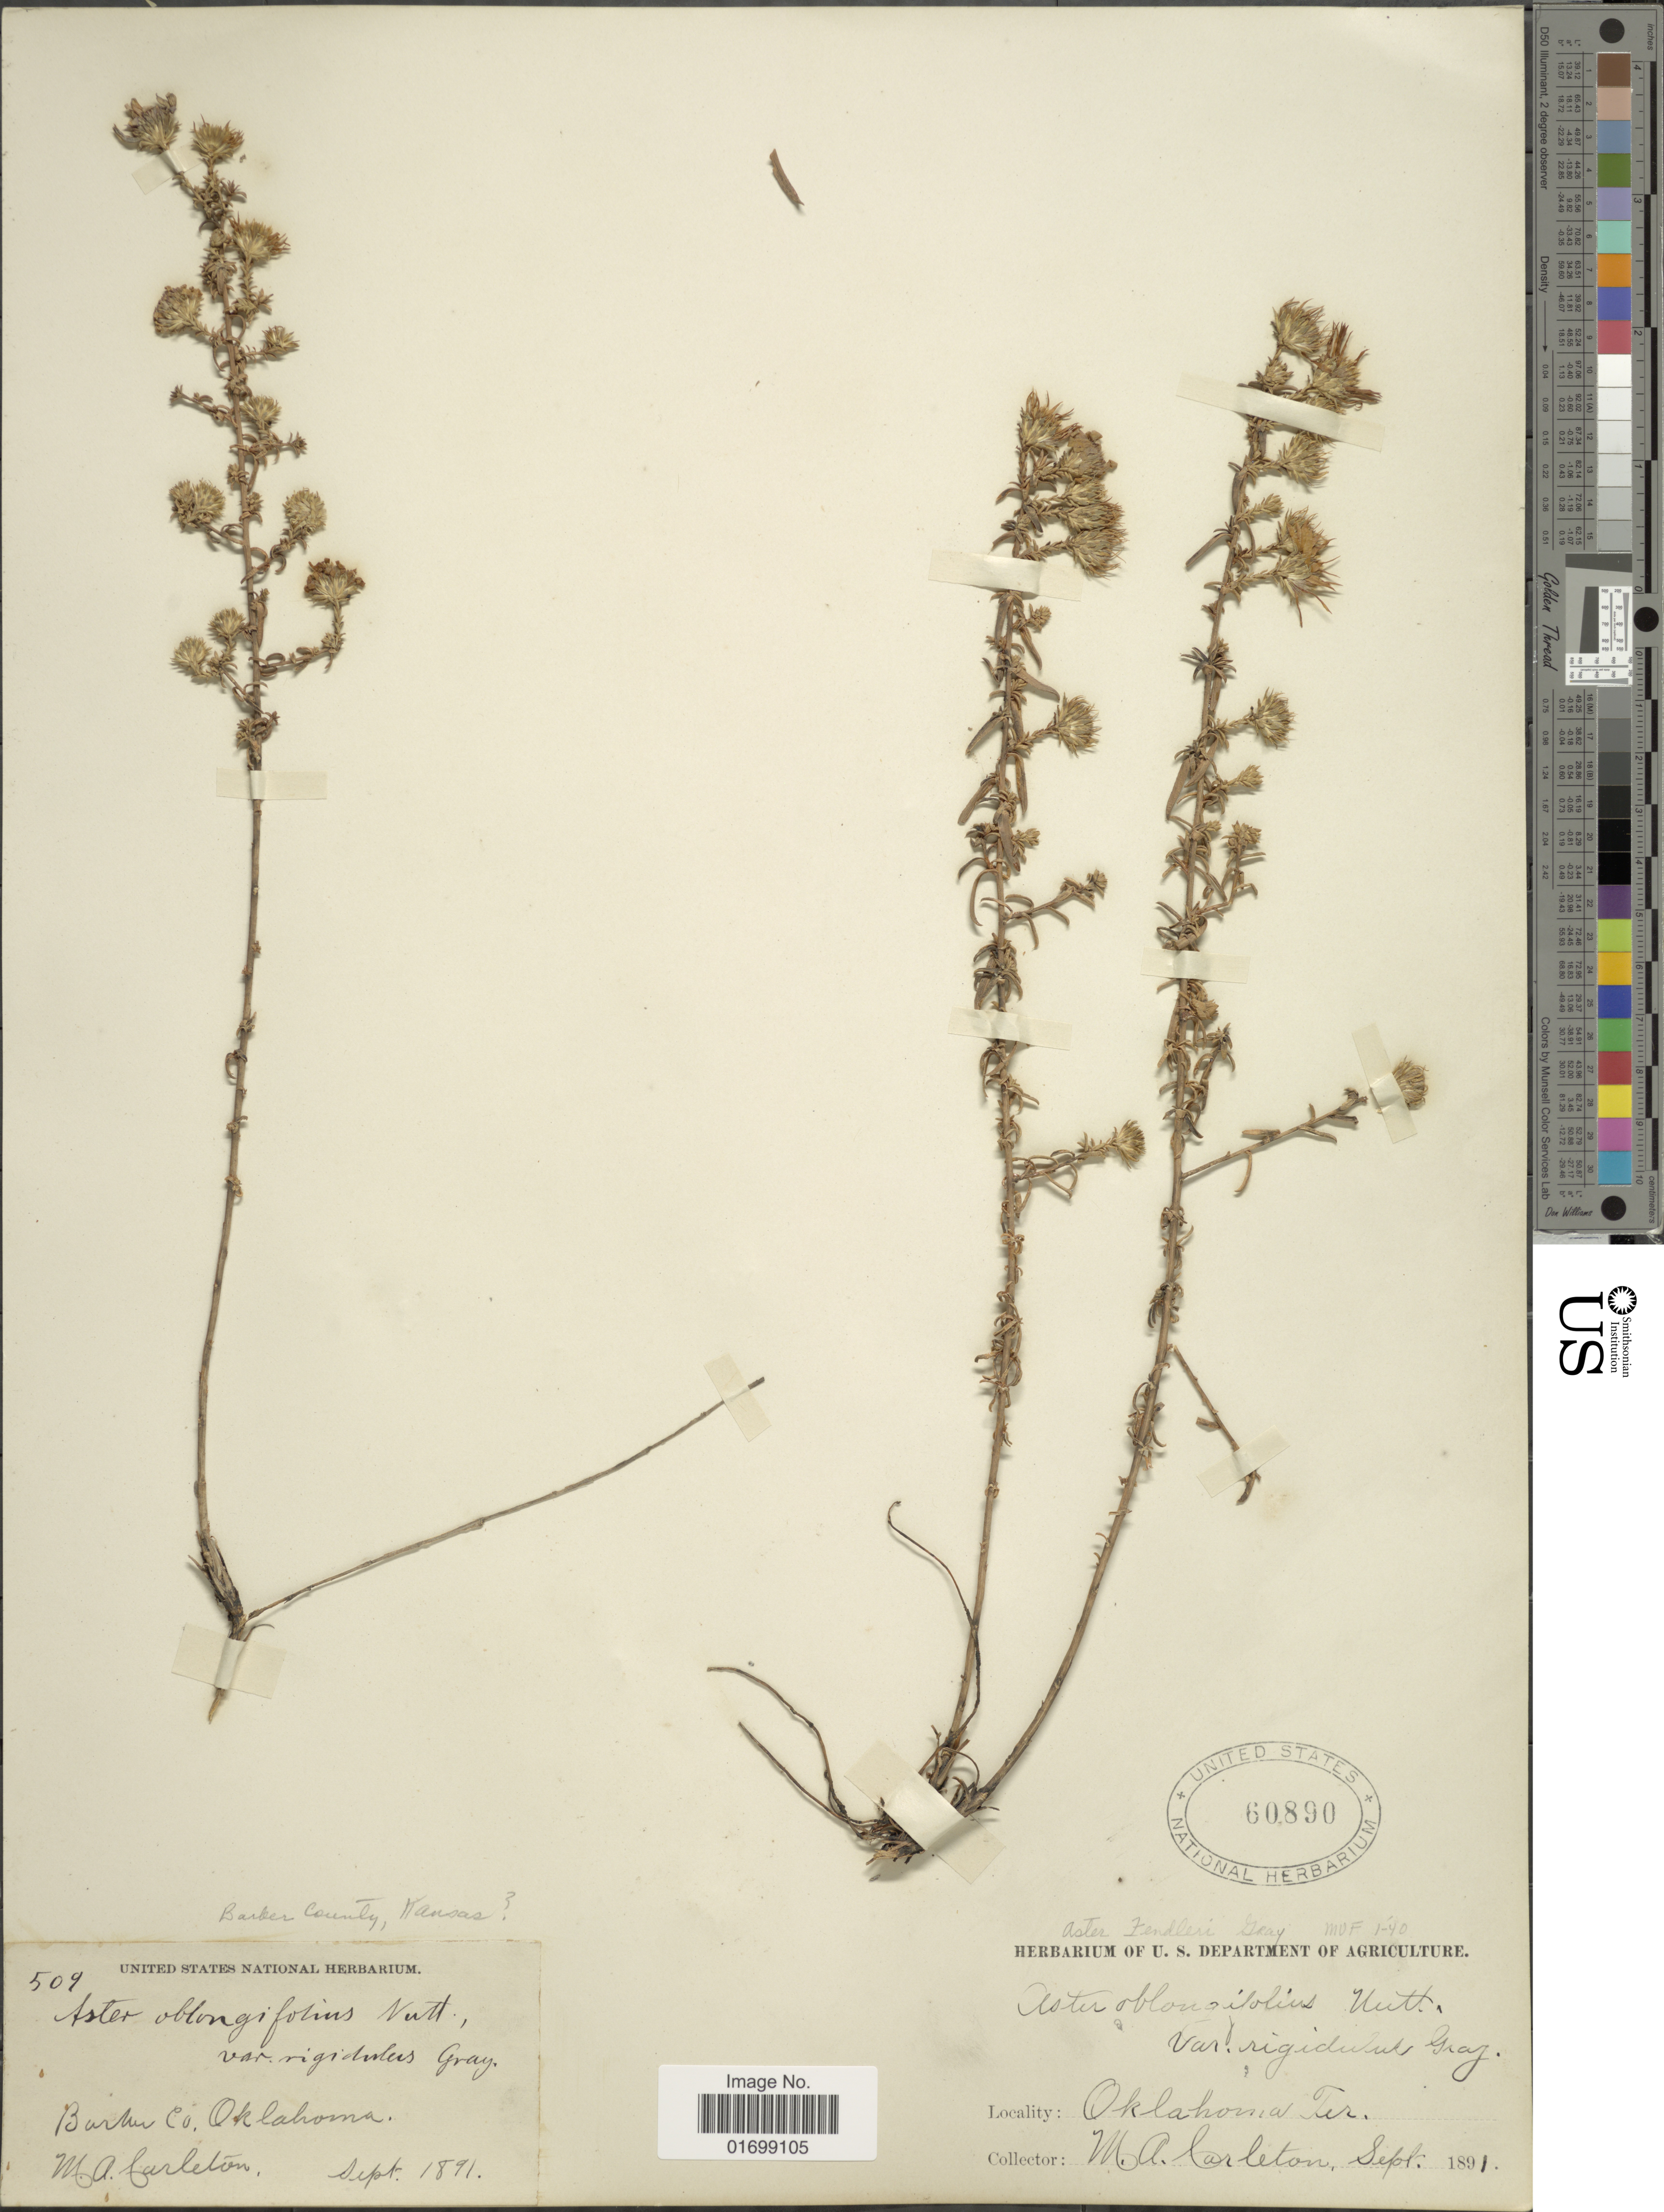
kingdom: Plantae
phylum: Tracheophyta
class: Magnoliopsida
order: Asterales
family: Asteraceae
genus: Symphyotrichum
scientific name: Symphyotrichum fendleri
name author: (A. Gray) G.L. Nesom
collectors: M. A. Carleton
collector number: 509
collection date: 1891-09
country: United States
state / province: Oklahoma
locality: Burke Co.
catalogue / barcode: US 60890